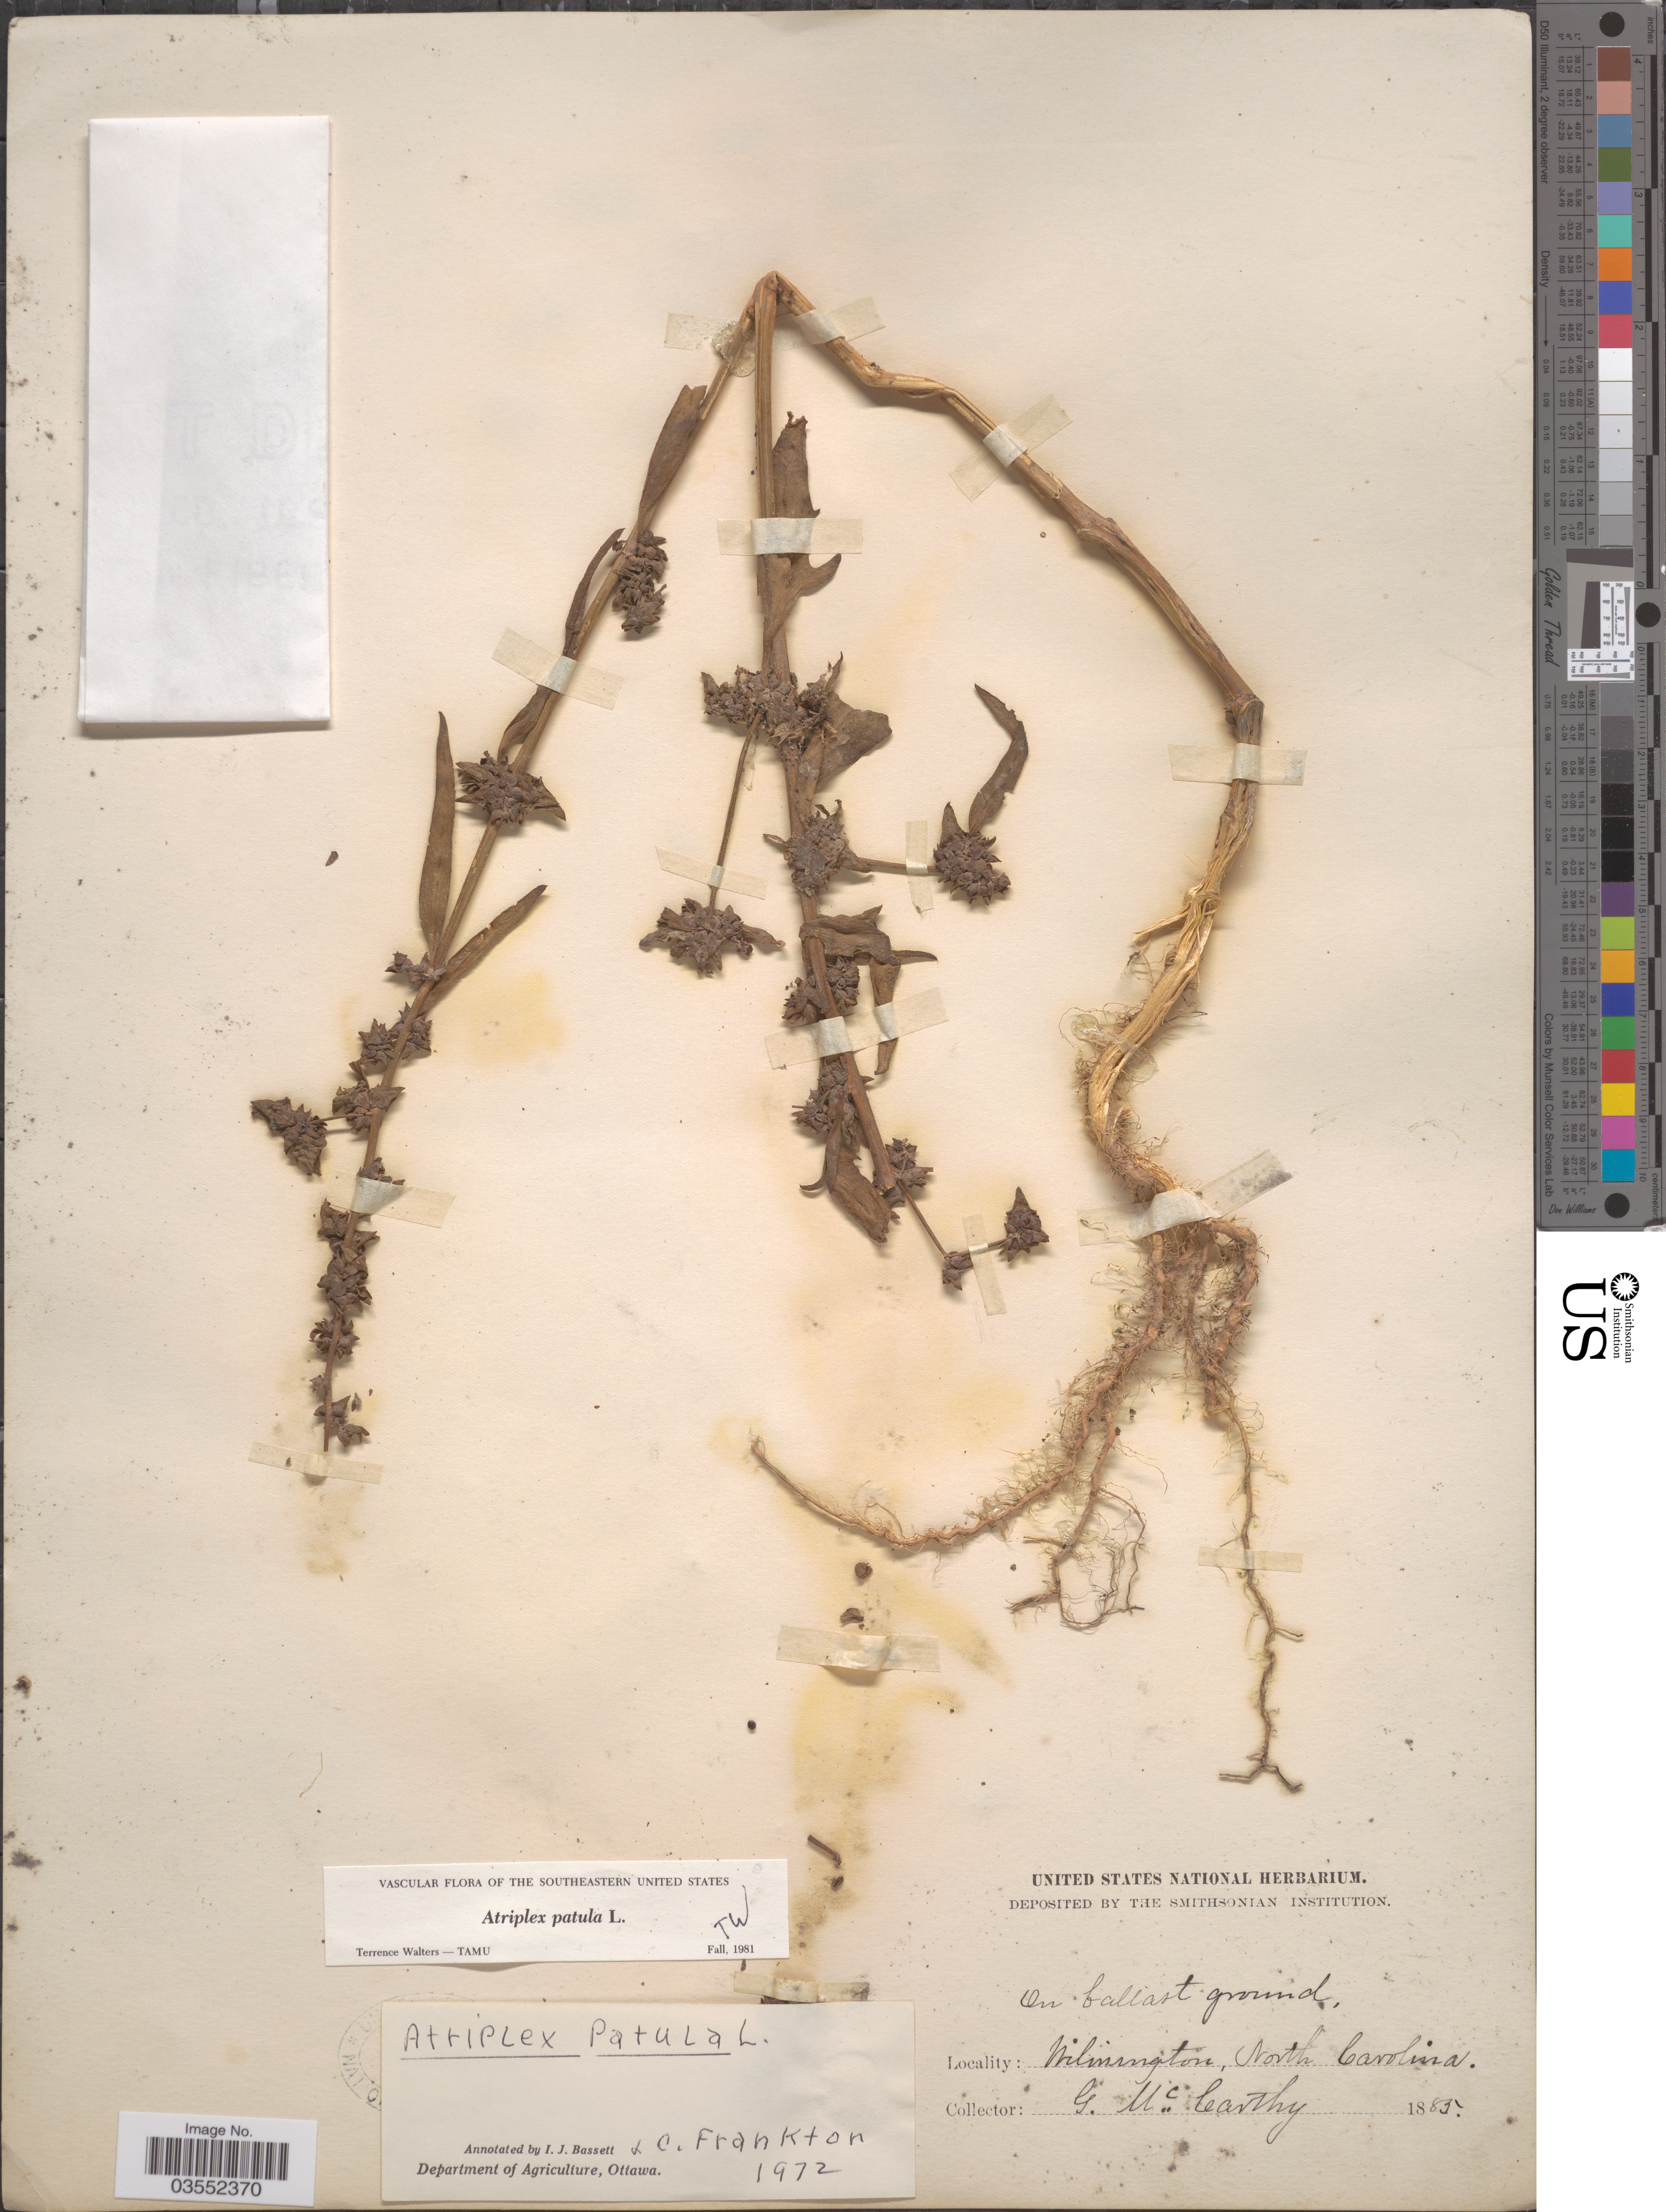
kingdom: Plantae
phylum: Tracheophyta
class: Magnoliopsida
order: Caryophyllales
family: Amaranthaceae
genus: Atriplex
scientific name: Atriplex patula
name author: L.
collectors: G. McCarthy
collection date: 1885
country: United States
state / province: North Carolina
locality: Wilmington.